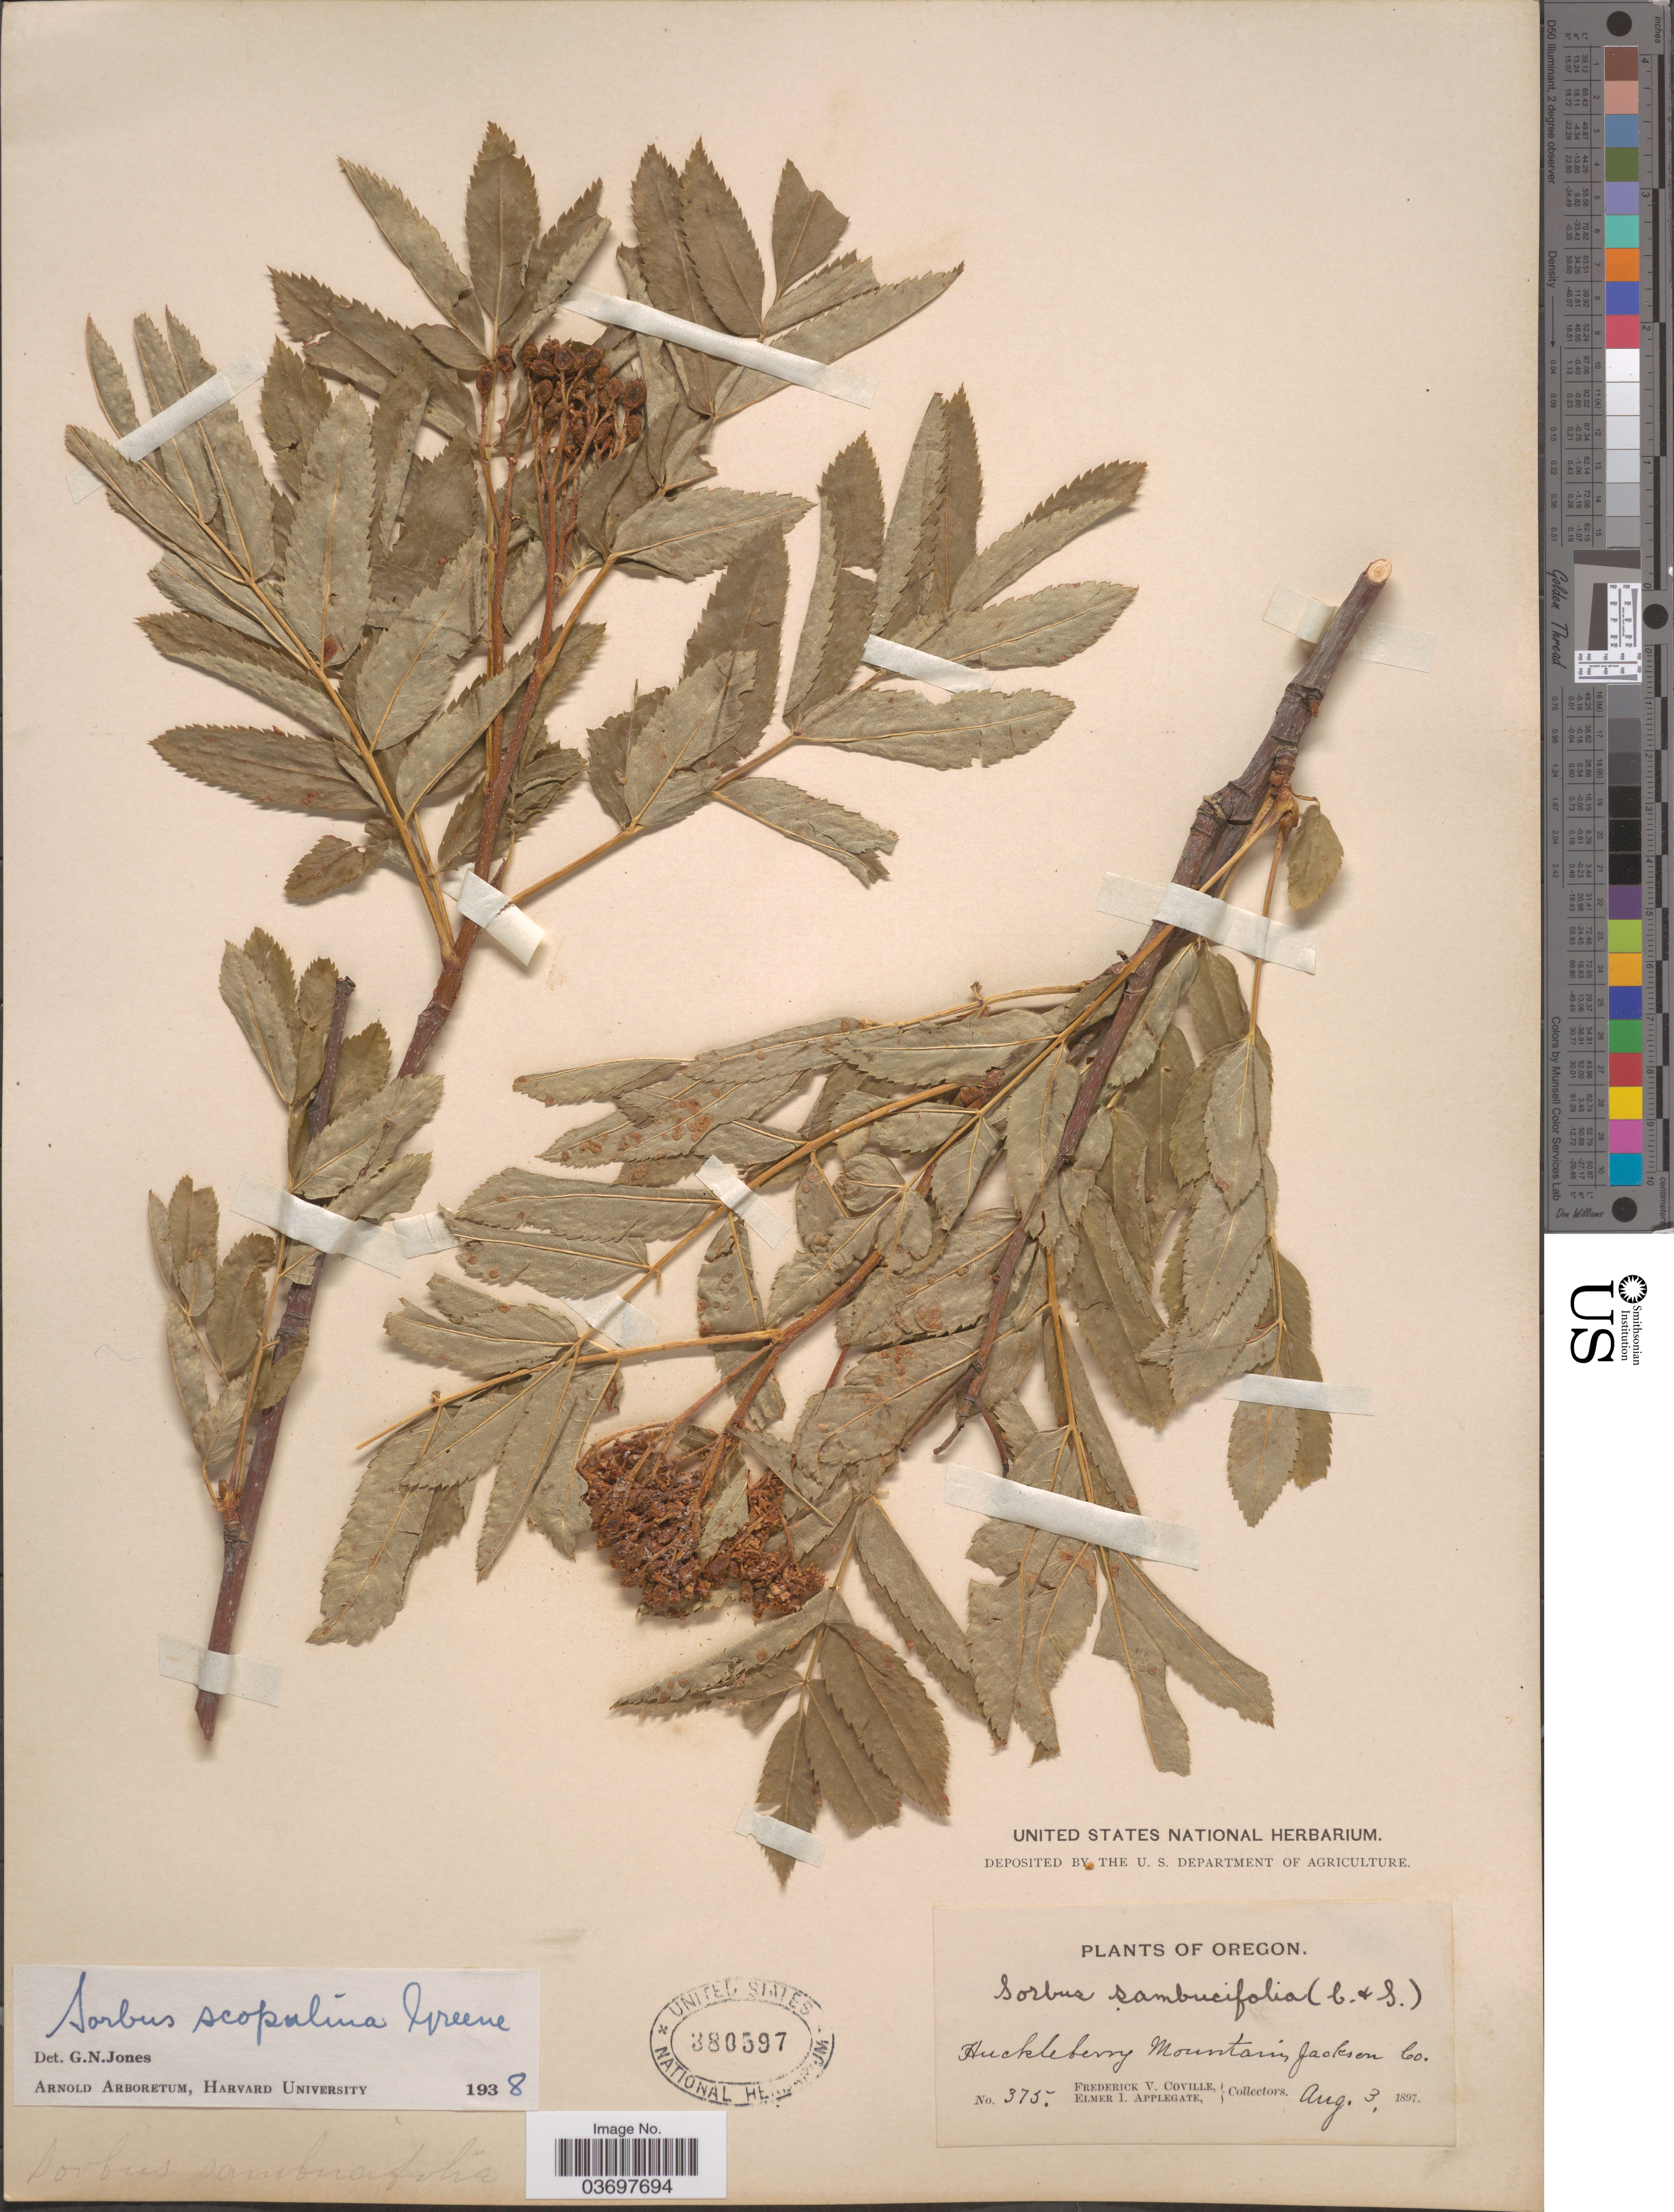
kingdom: Plantae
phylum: Tracheophyta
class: Magnoliopsida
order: Rosales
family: Rosaceae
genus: Sorbus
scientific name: Sorbus scopulina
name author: Greene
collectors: F. V. Coville & E. I. Applegate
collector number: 375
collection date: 1897-08-03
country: United States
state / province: Oregon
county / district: Jackson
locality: Huckleberry Mountain, Jackson Co.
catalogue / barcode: US 380597